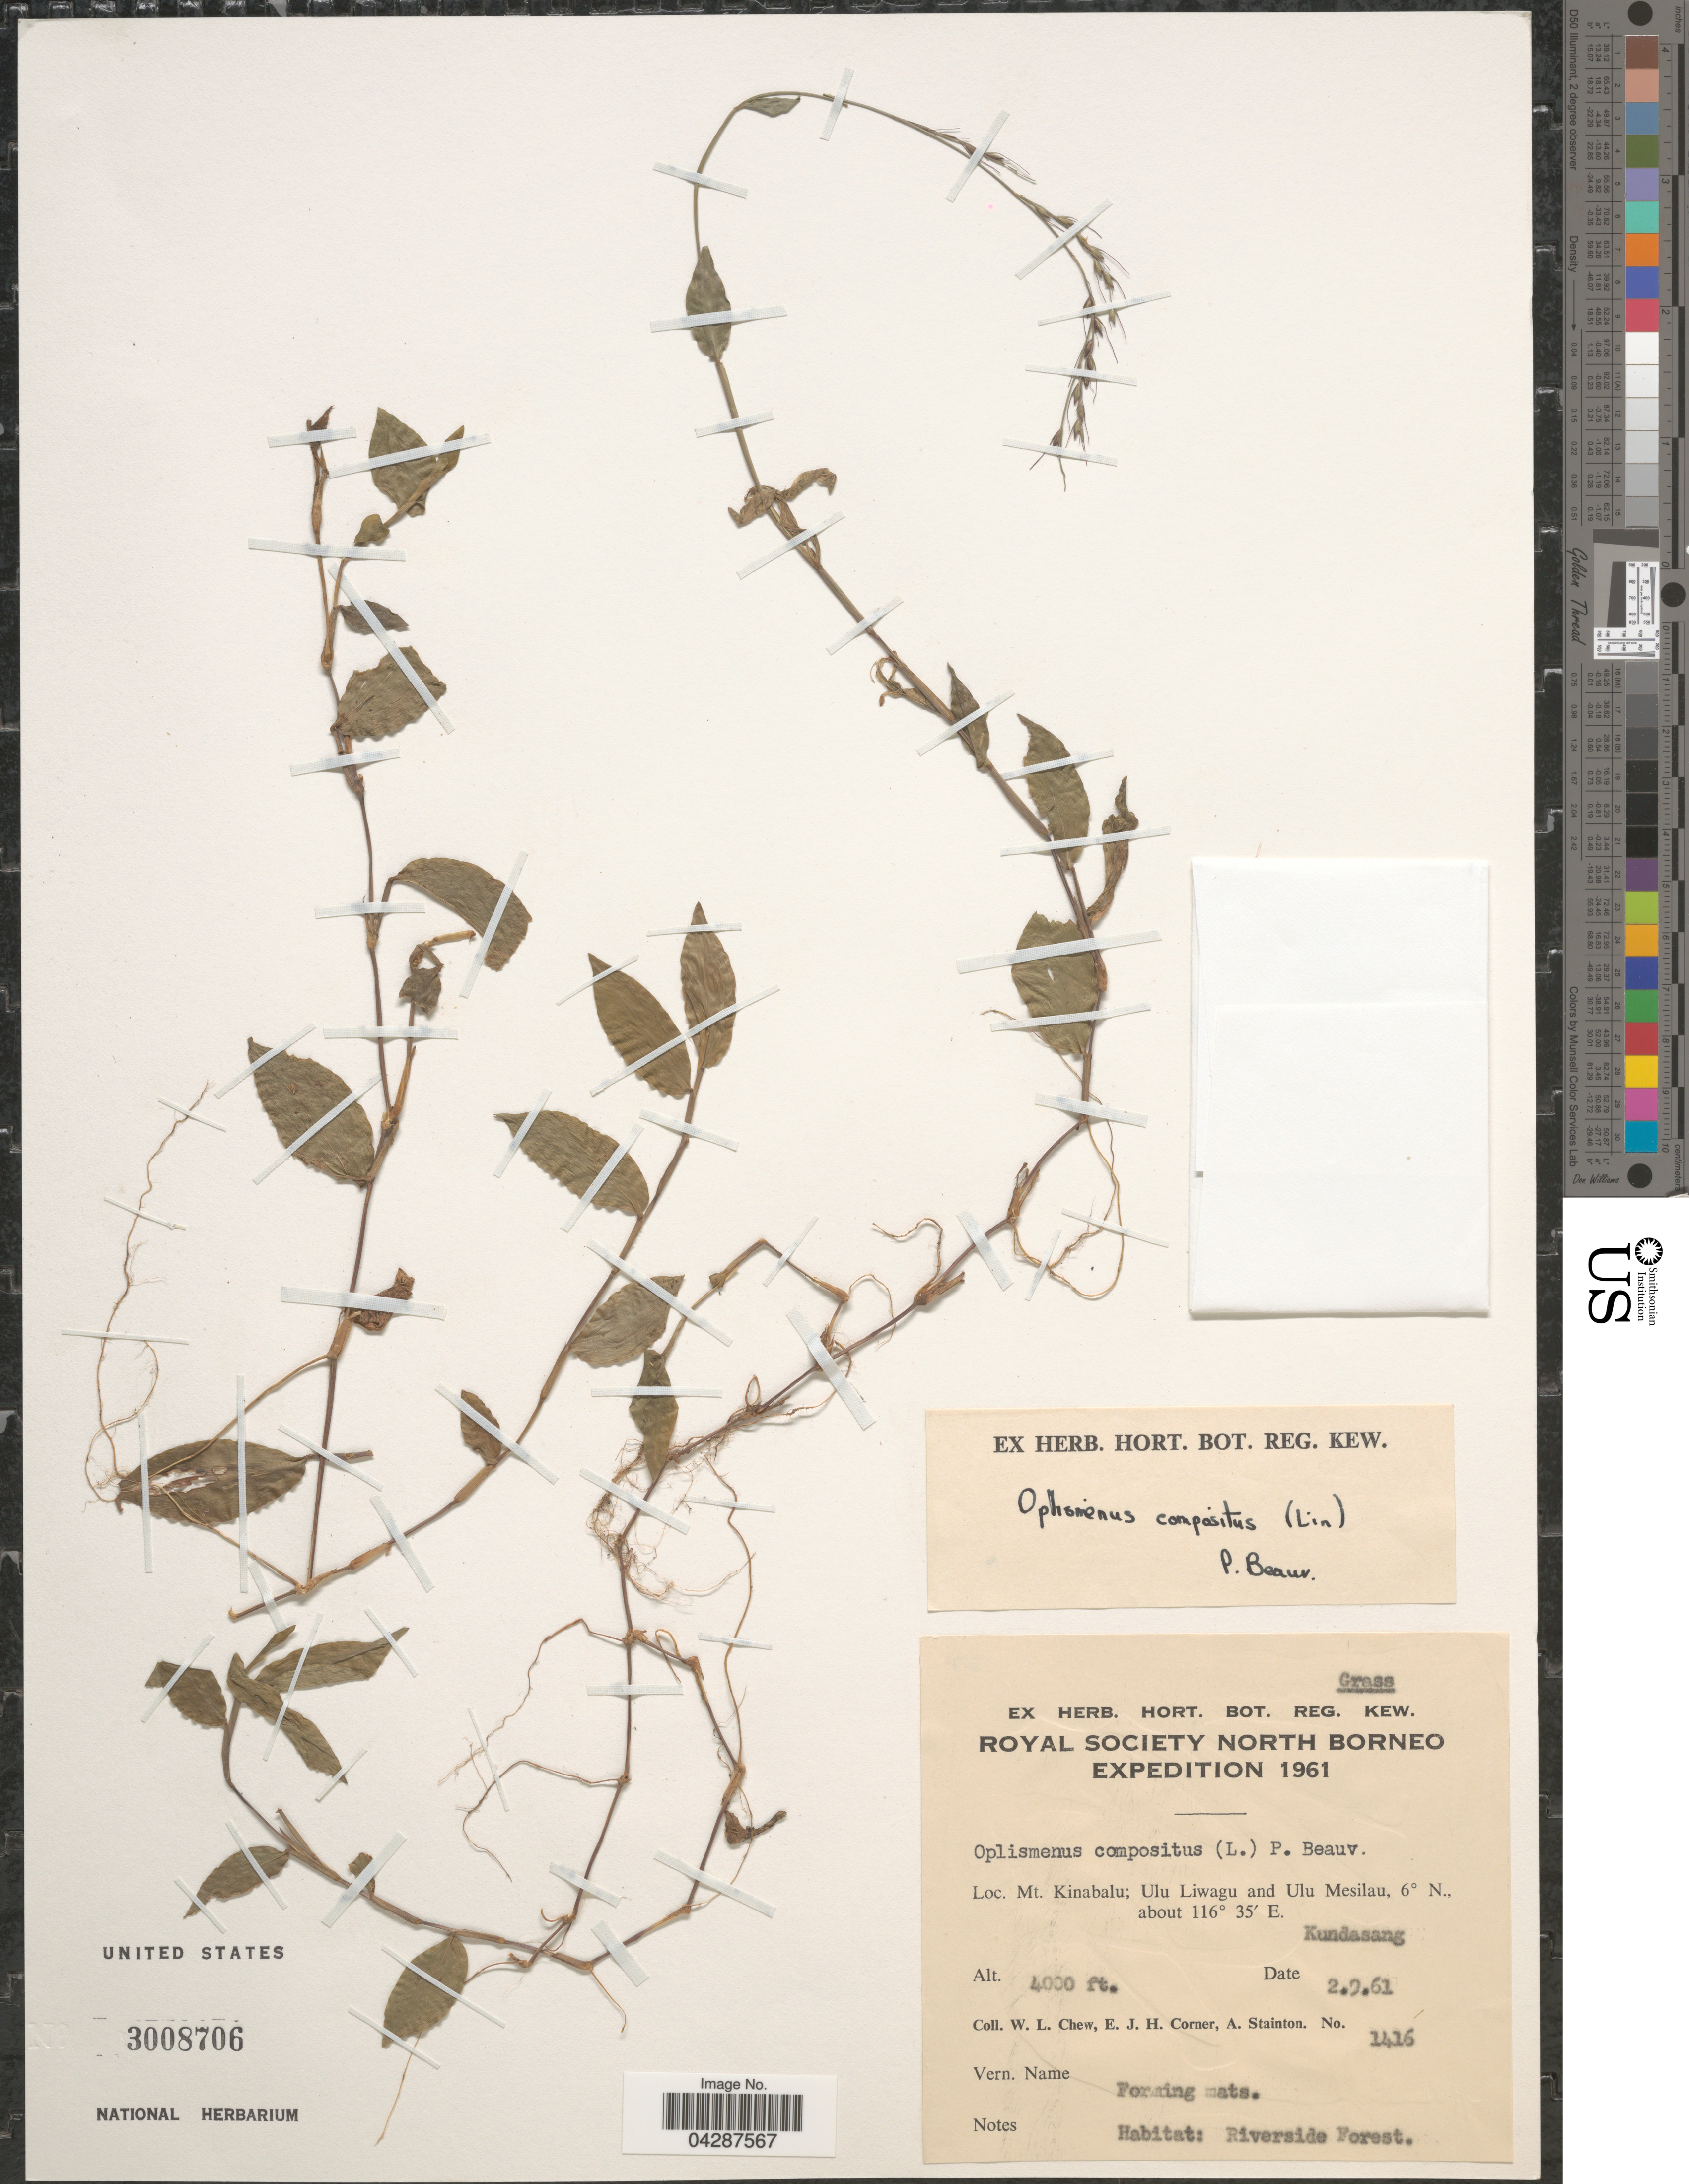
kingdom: Plantae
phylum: Tracheophyta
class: Liliopsida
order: Poales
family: Poaceae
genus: Oplismenus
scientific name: Oplismenus compositus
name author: (L.) P. Beauv.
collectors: W. Chew, E. Corner & A. Stainton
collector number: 1416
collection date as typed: Transcribed d/m/y: 2/9/61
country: Malaysia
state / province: Sabah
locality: Royal Society North Borneo Expedition 1961. Mt. Kinabalu; Ulu Liwagu and Ulu Mesilau. Kundasang.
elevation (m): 1219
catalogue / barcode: US 3008706